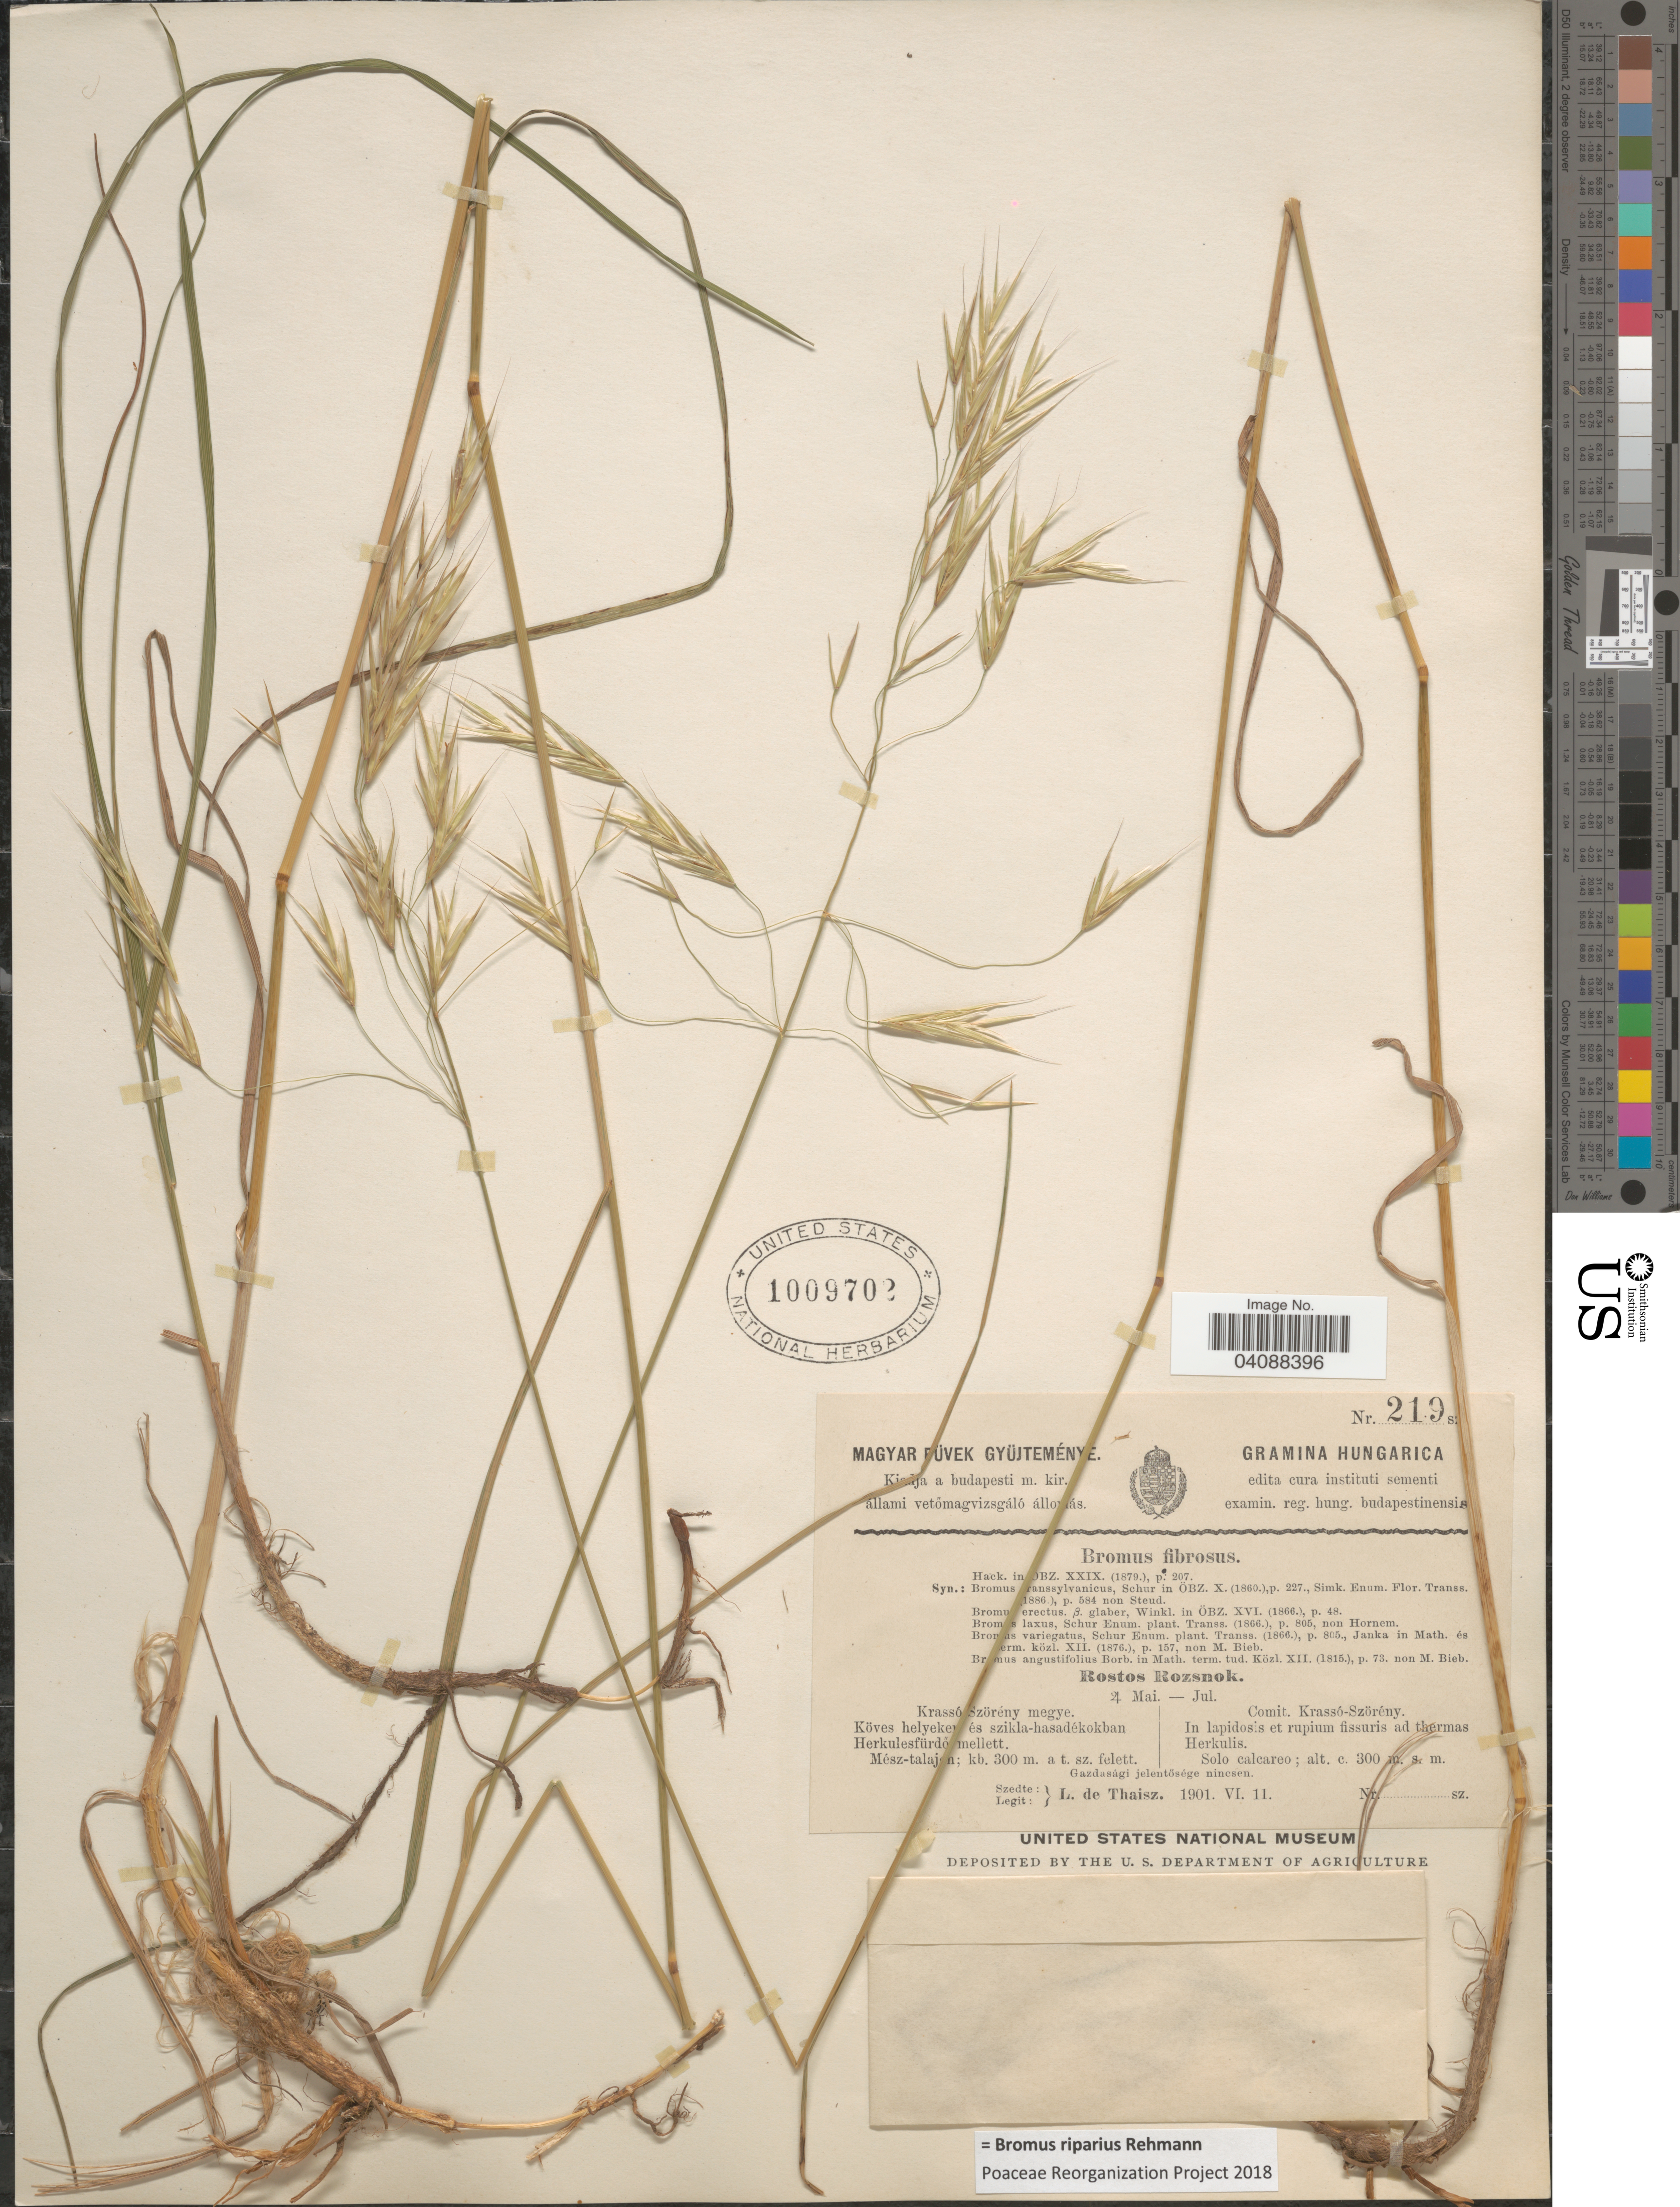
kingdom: Plantae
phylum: Tracheophyta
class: Liliopsida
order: Poales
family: Poaceae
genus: Bromus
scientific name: Bromus riparius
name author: Rehmann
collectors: L. Thaisz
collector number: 219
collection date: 1901-06-11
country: Hungary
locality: Comit. Krassó-Szörény. In lapidosis et rupium fissuris ad thermas Herkulis.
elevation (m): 300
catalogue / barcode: US 1009702